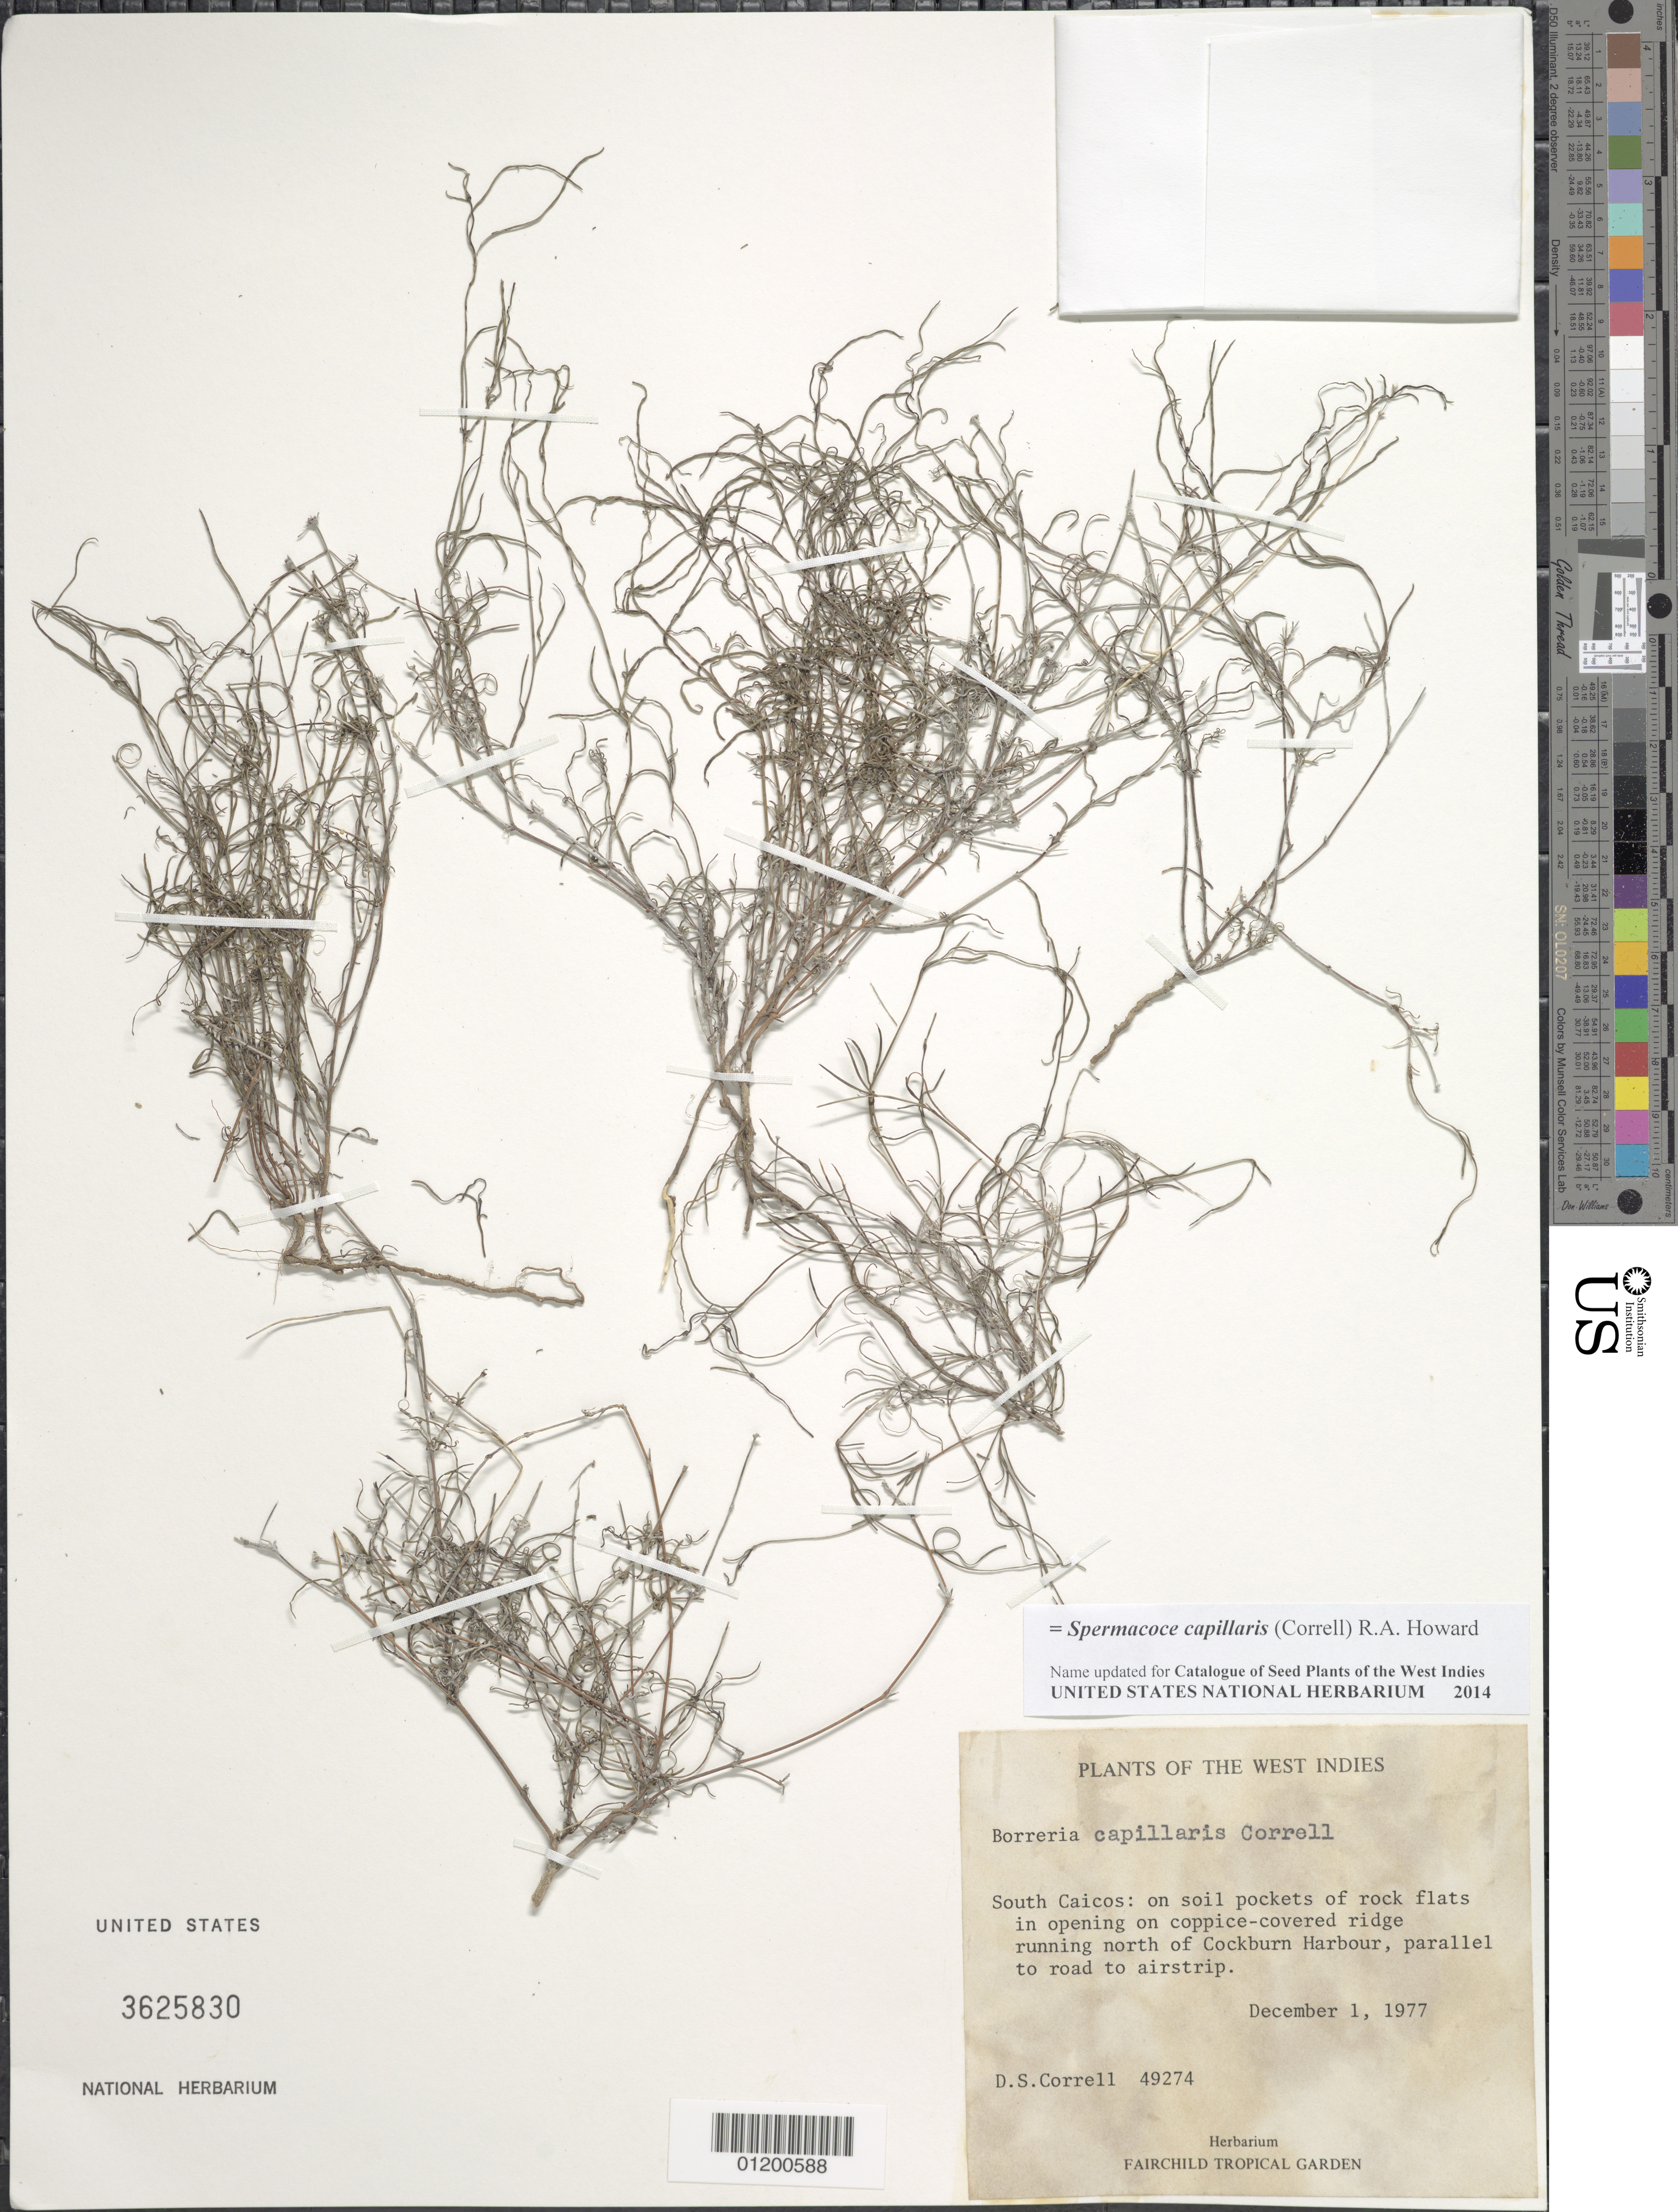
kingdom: Plantae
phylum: Tracheophyta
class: Magnoliopsida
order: Gentianales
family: Rubiaceae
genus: Spermacoce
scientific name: Spermacoce capillaris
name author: (Correll) R.A. Howard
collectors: D. S. Correll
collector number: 49274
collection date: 1977-12-01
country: Turks and Caicos Islands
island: South Caicos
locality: N of Cockburn Harbour, parallel to road to airstrip.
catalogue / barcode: US 3625830